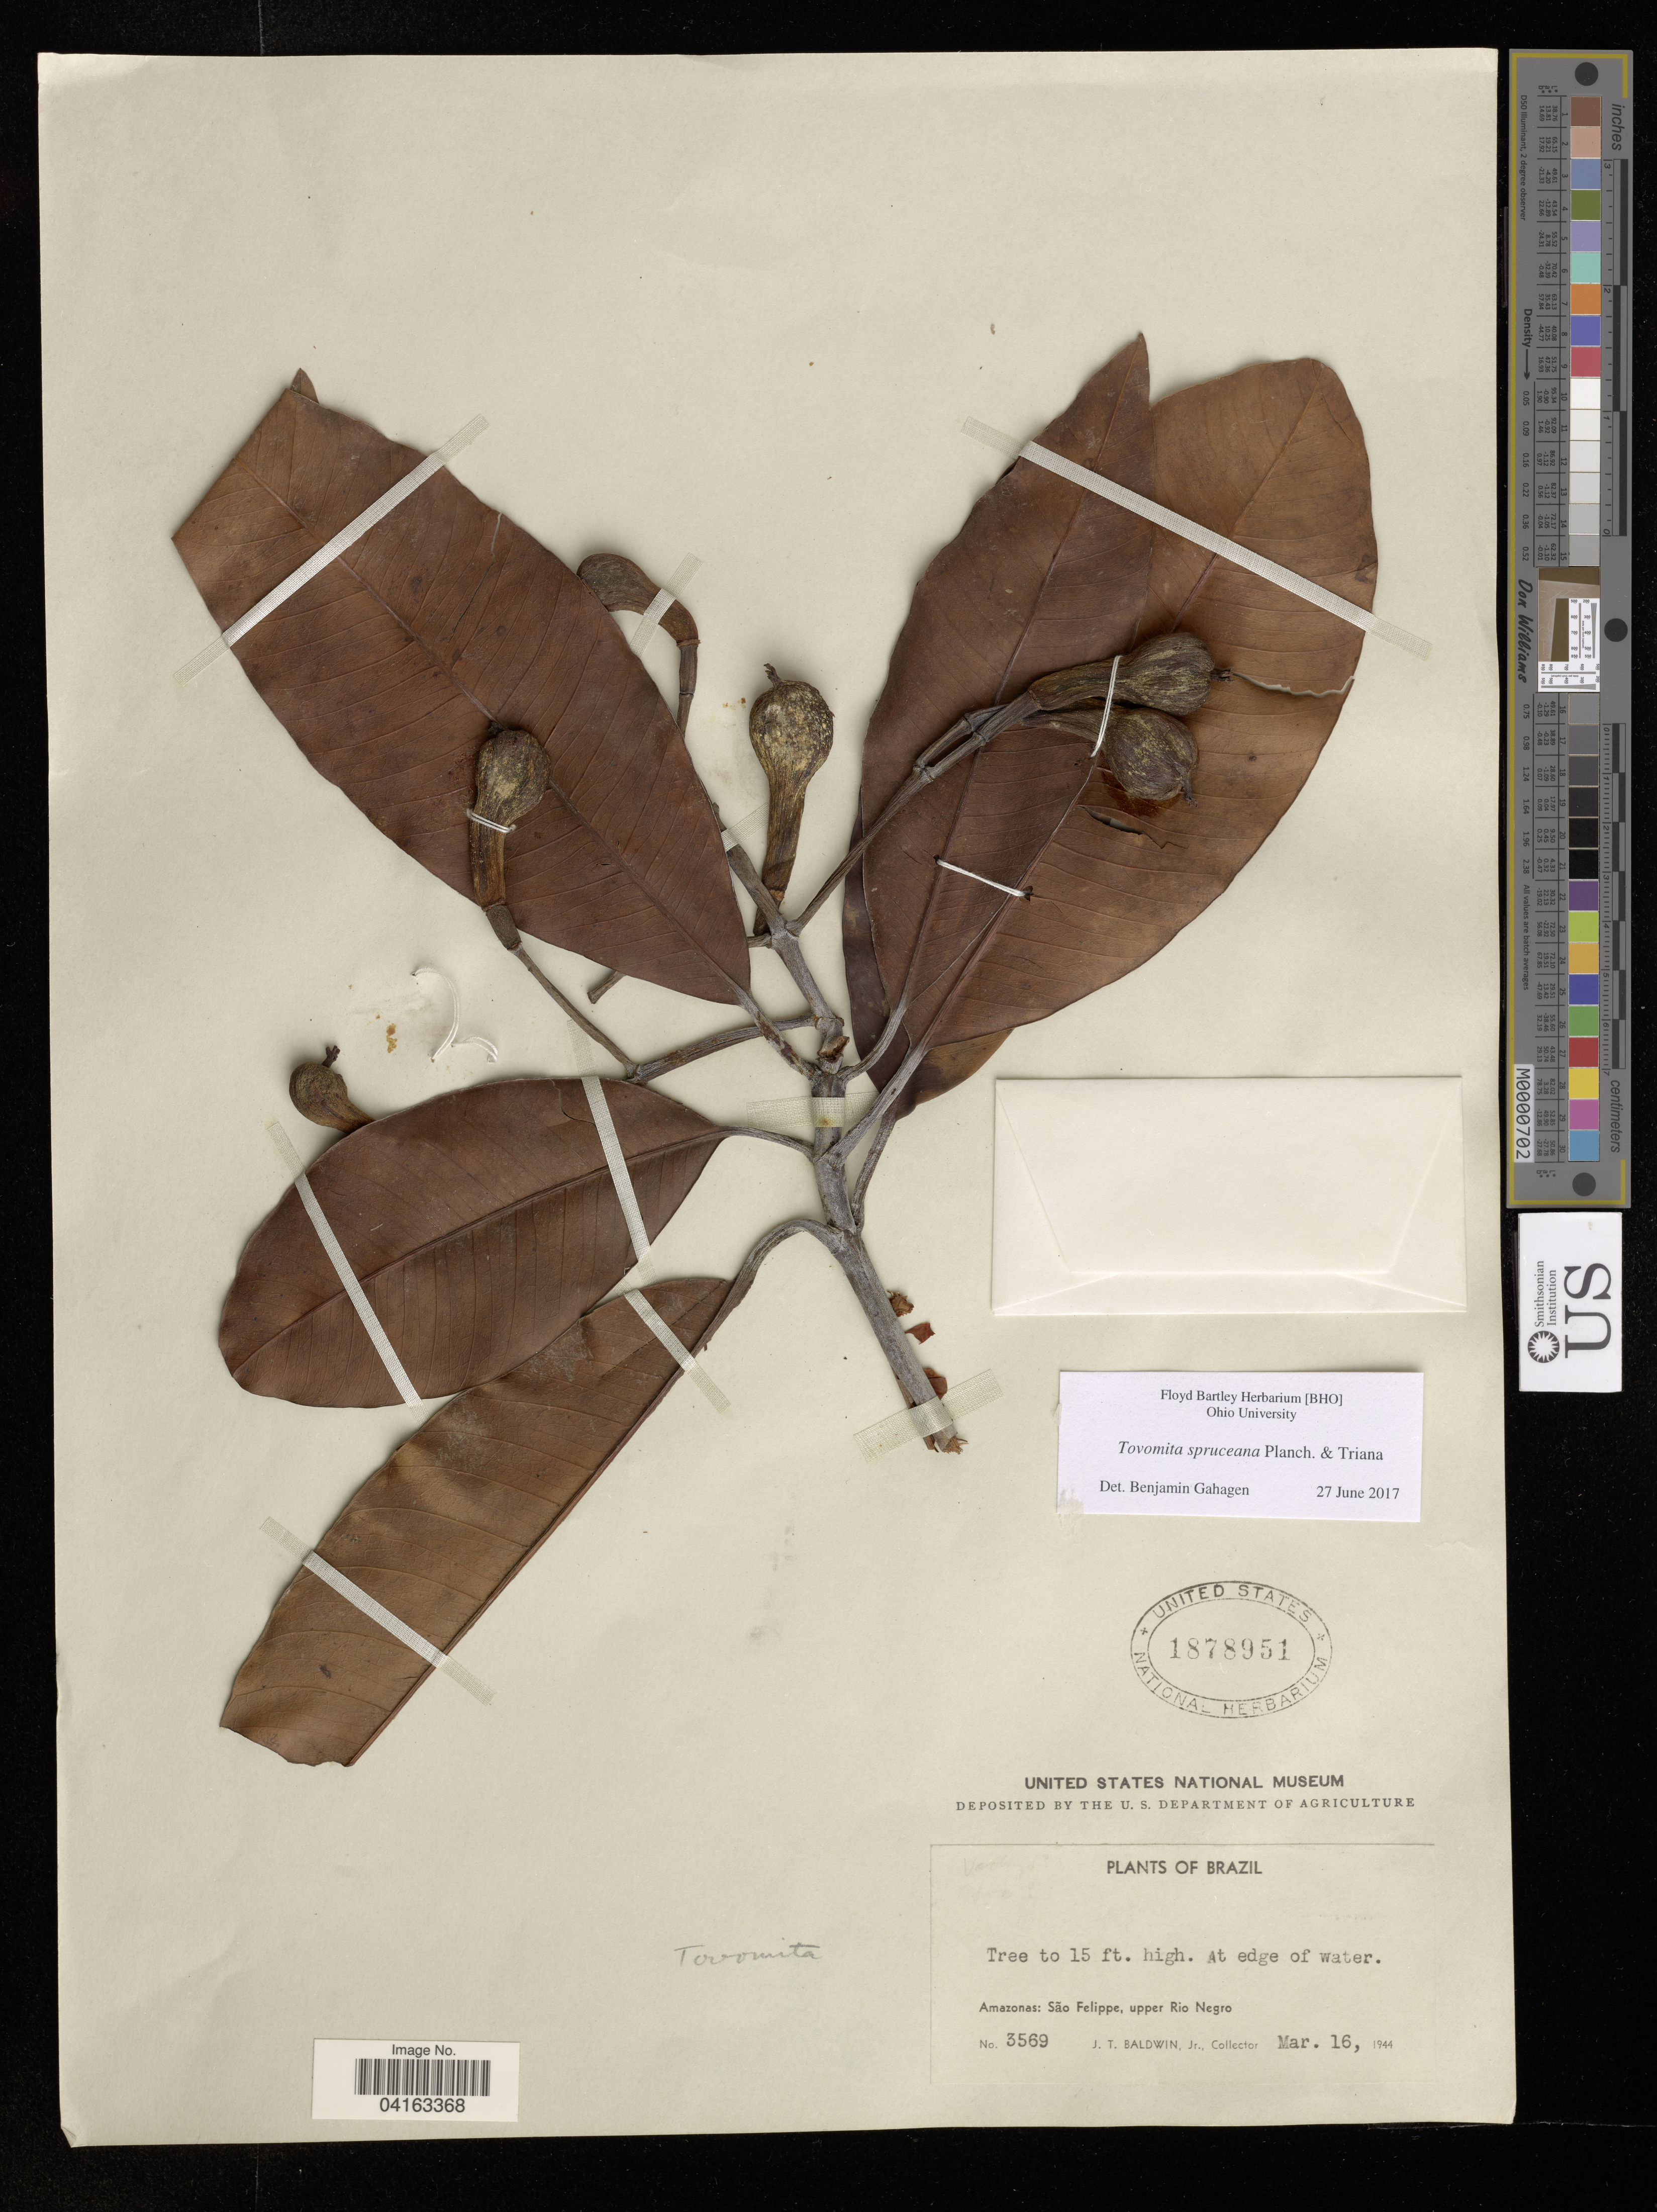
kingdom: Plantae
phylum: Tracheophyta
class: Magnoliopsida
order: Malpighiales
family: Clusiaceae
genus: Tovomita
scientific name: Tovomita spruceana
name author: Planch. & Triana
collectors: J. Baldwin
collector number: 3569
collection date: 1944-03-16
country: Brazil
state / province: Amazonas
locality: São Felippe, upper Rio Negro.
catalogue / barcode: US 1878951